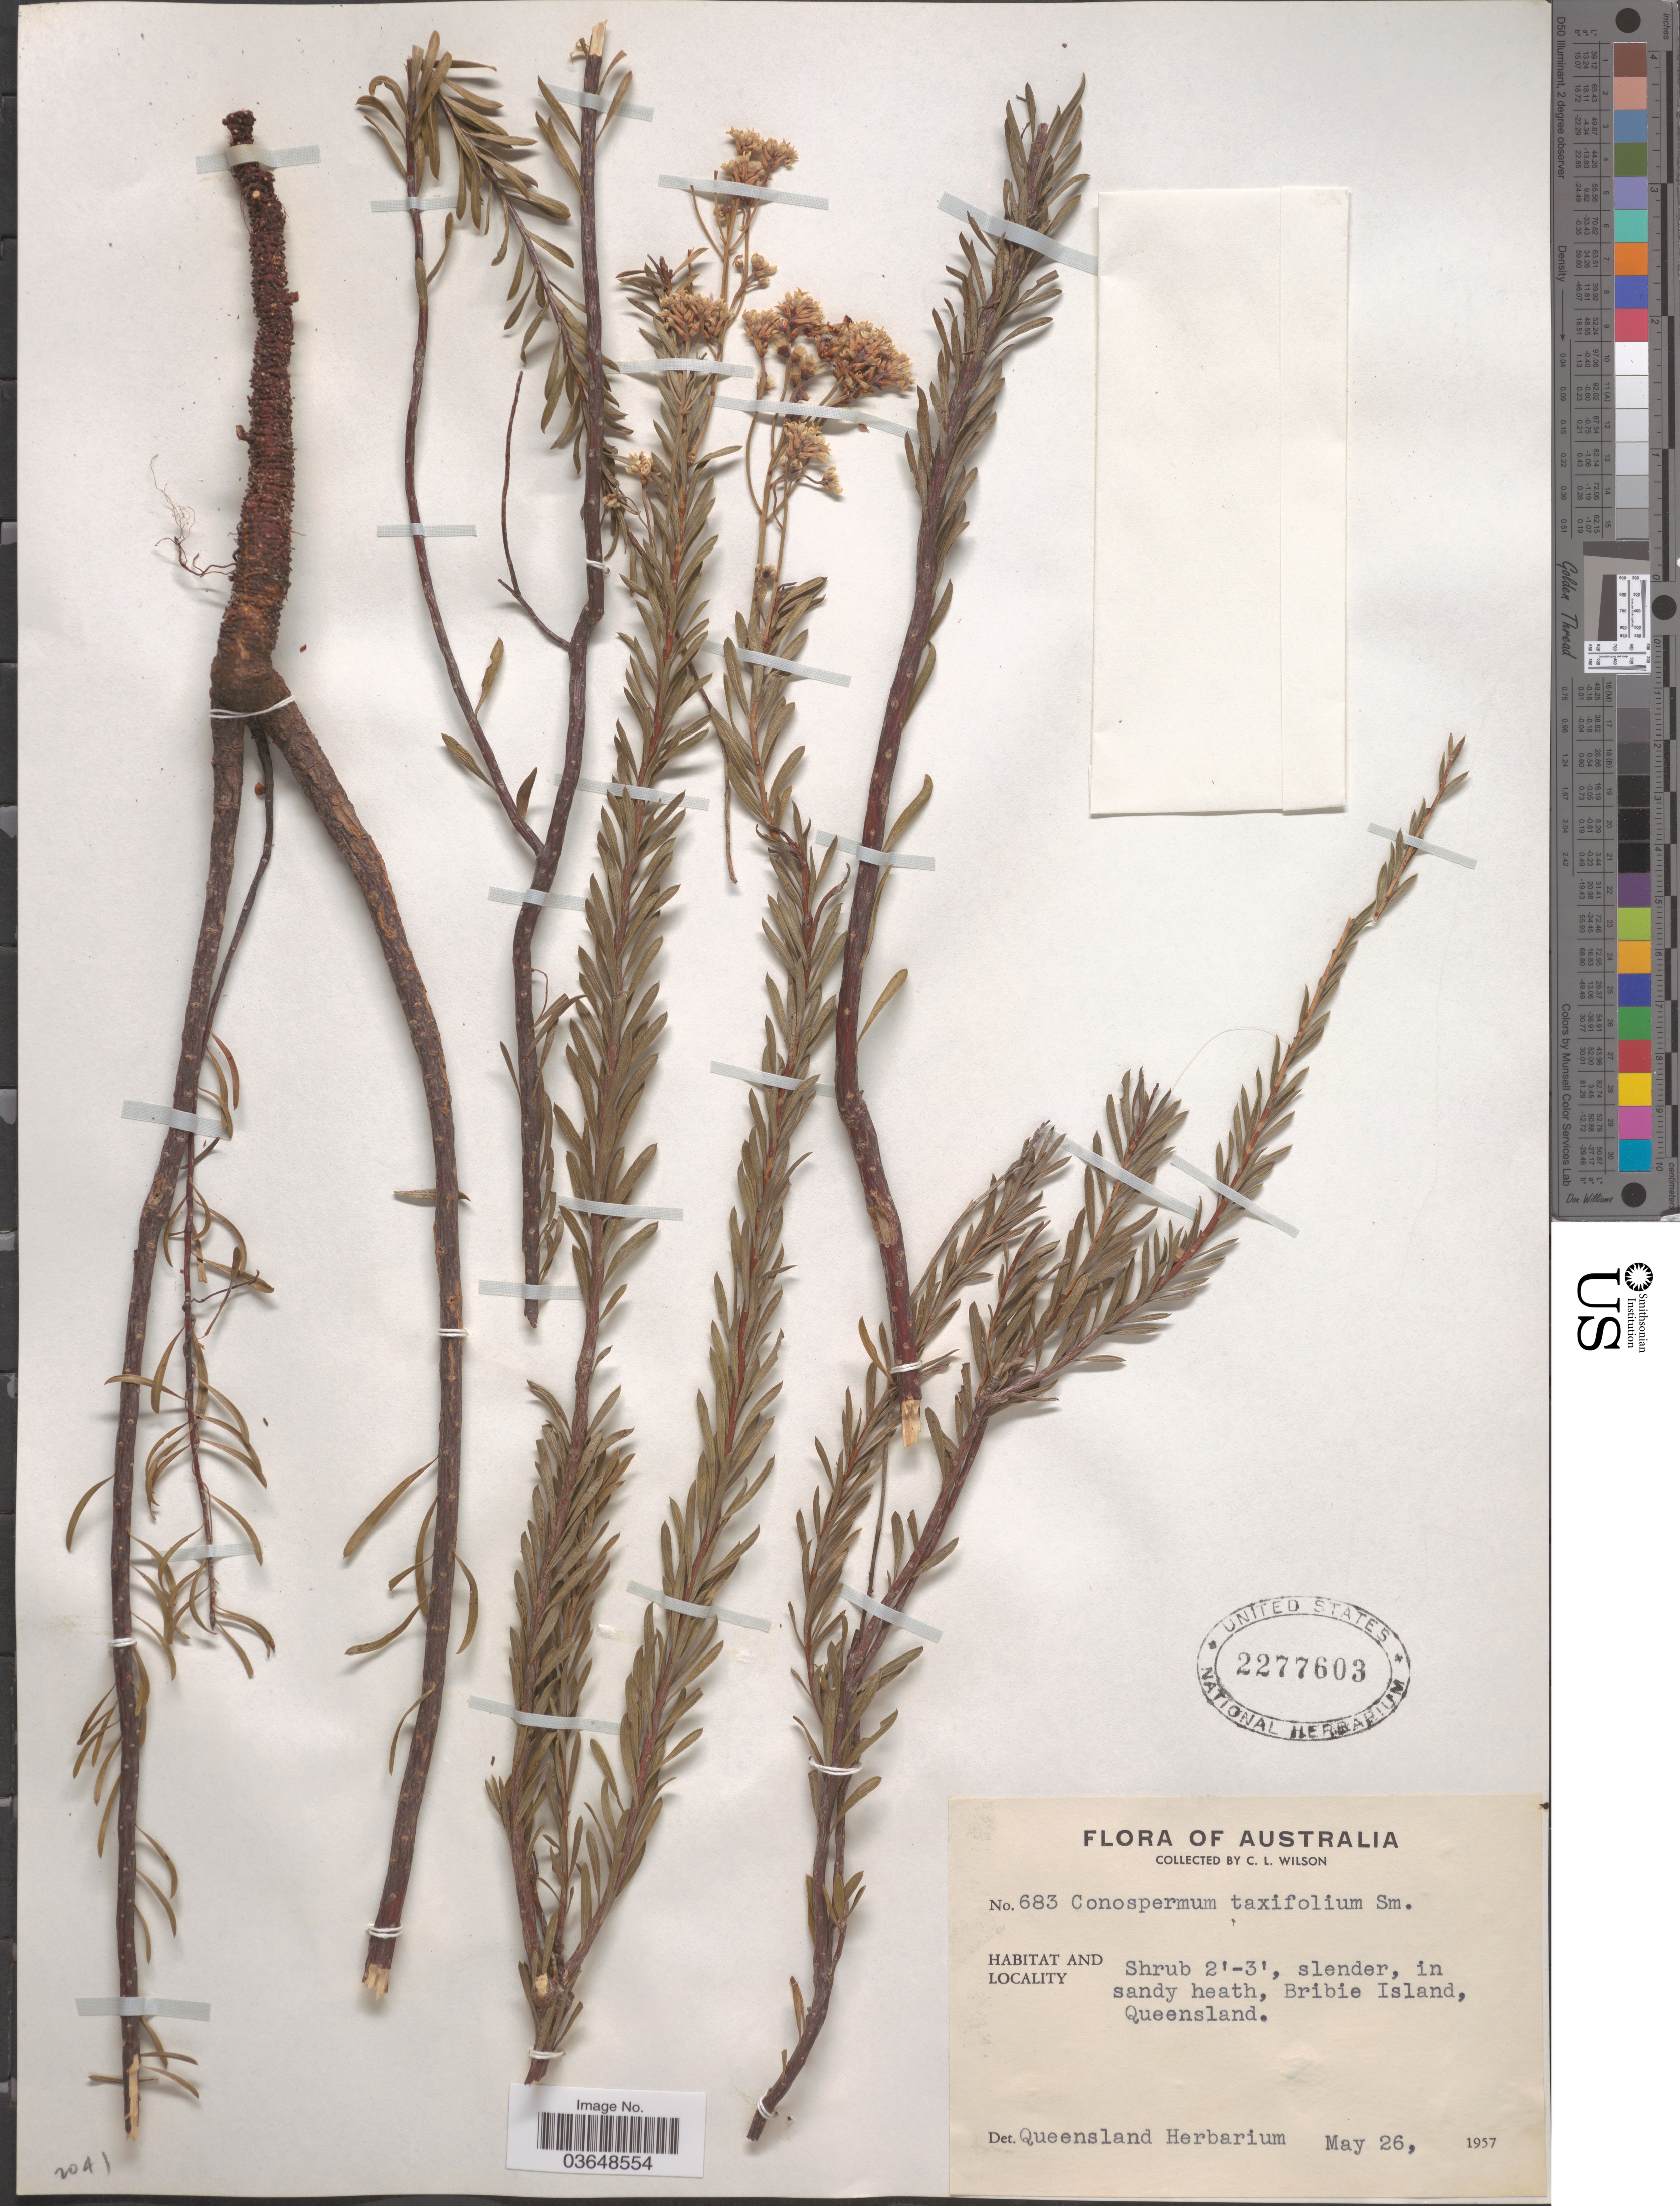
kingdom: Plantae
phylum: Tracheophyta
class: Magnoliopsida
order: Proteales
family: Proteaceae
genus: Conospermum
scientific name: Conospermum taxifolium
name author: Sm.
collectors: C. L. Wilson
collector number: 683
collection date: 1957-05-26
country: Australia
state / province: Queensland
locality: Bribie Island.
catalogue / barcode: US 2277603